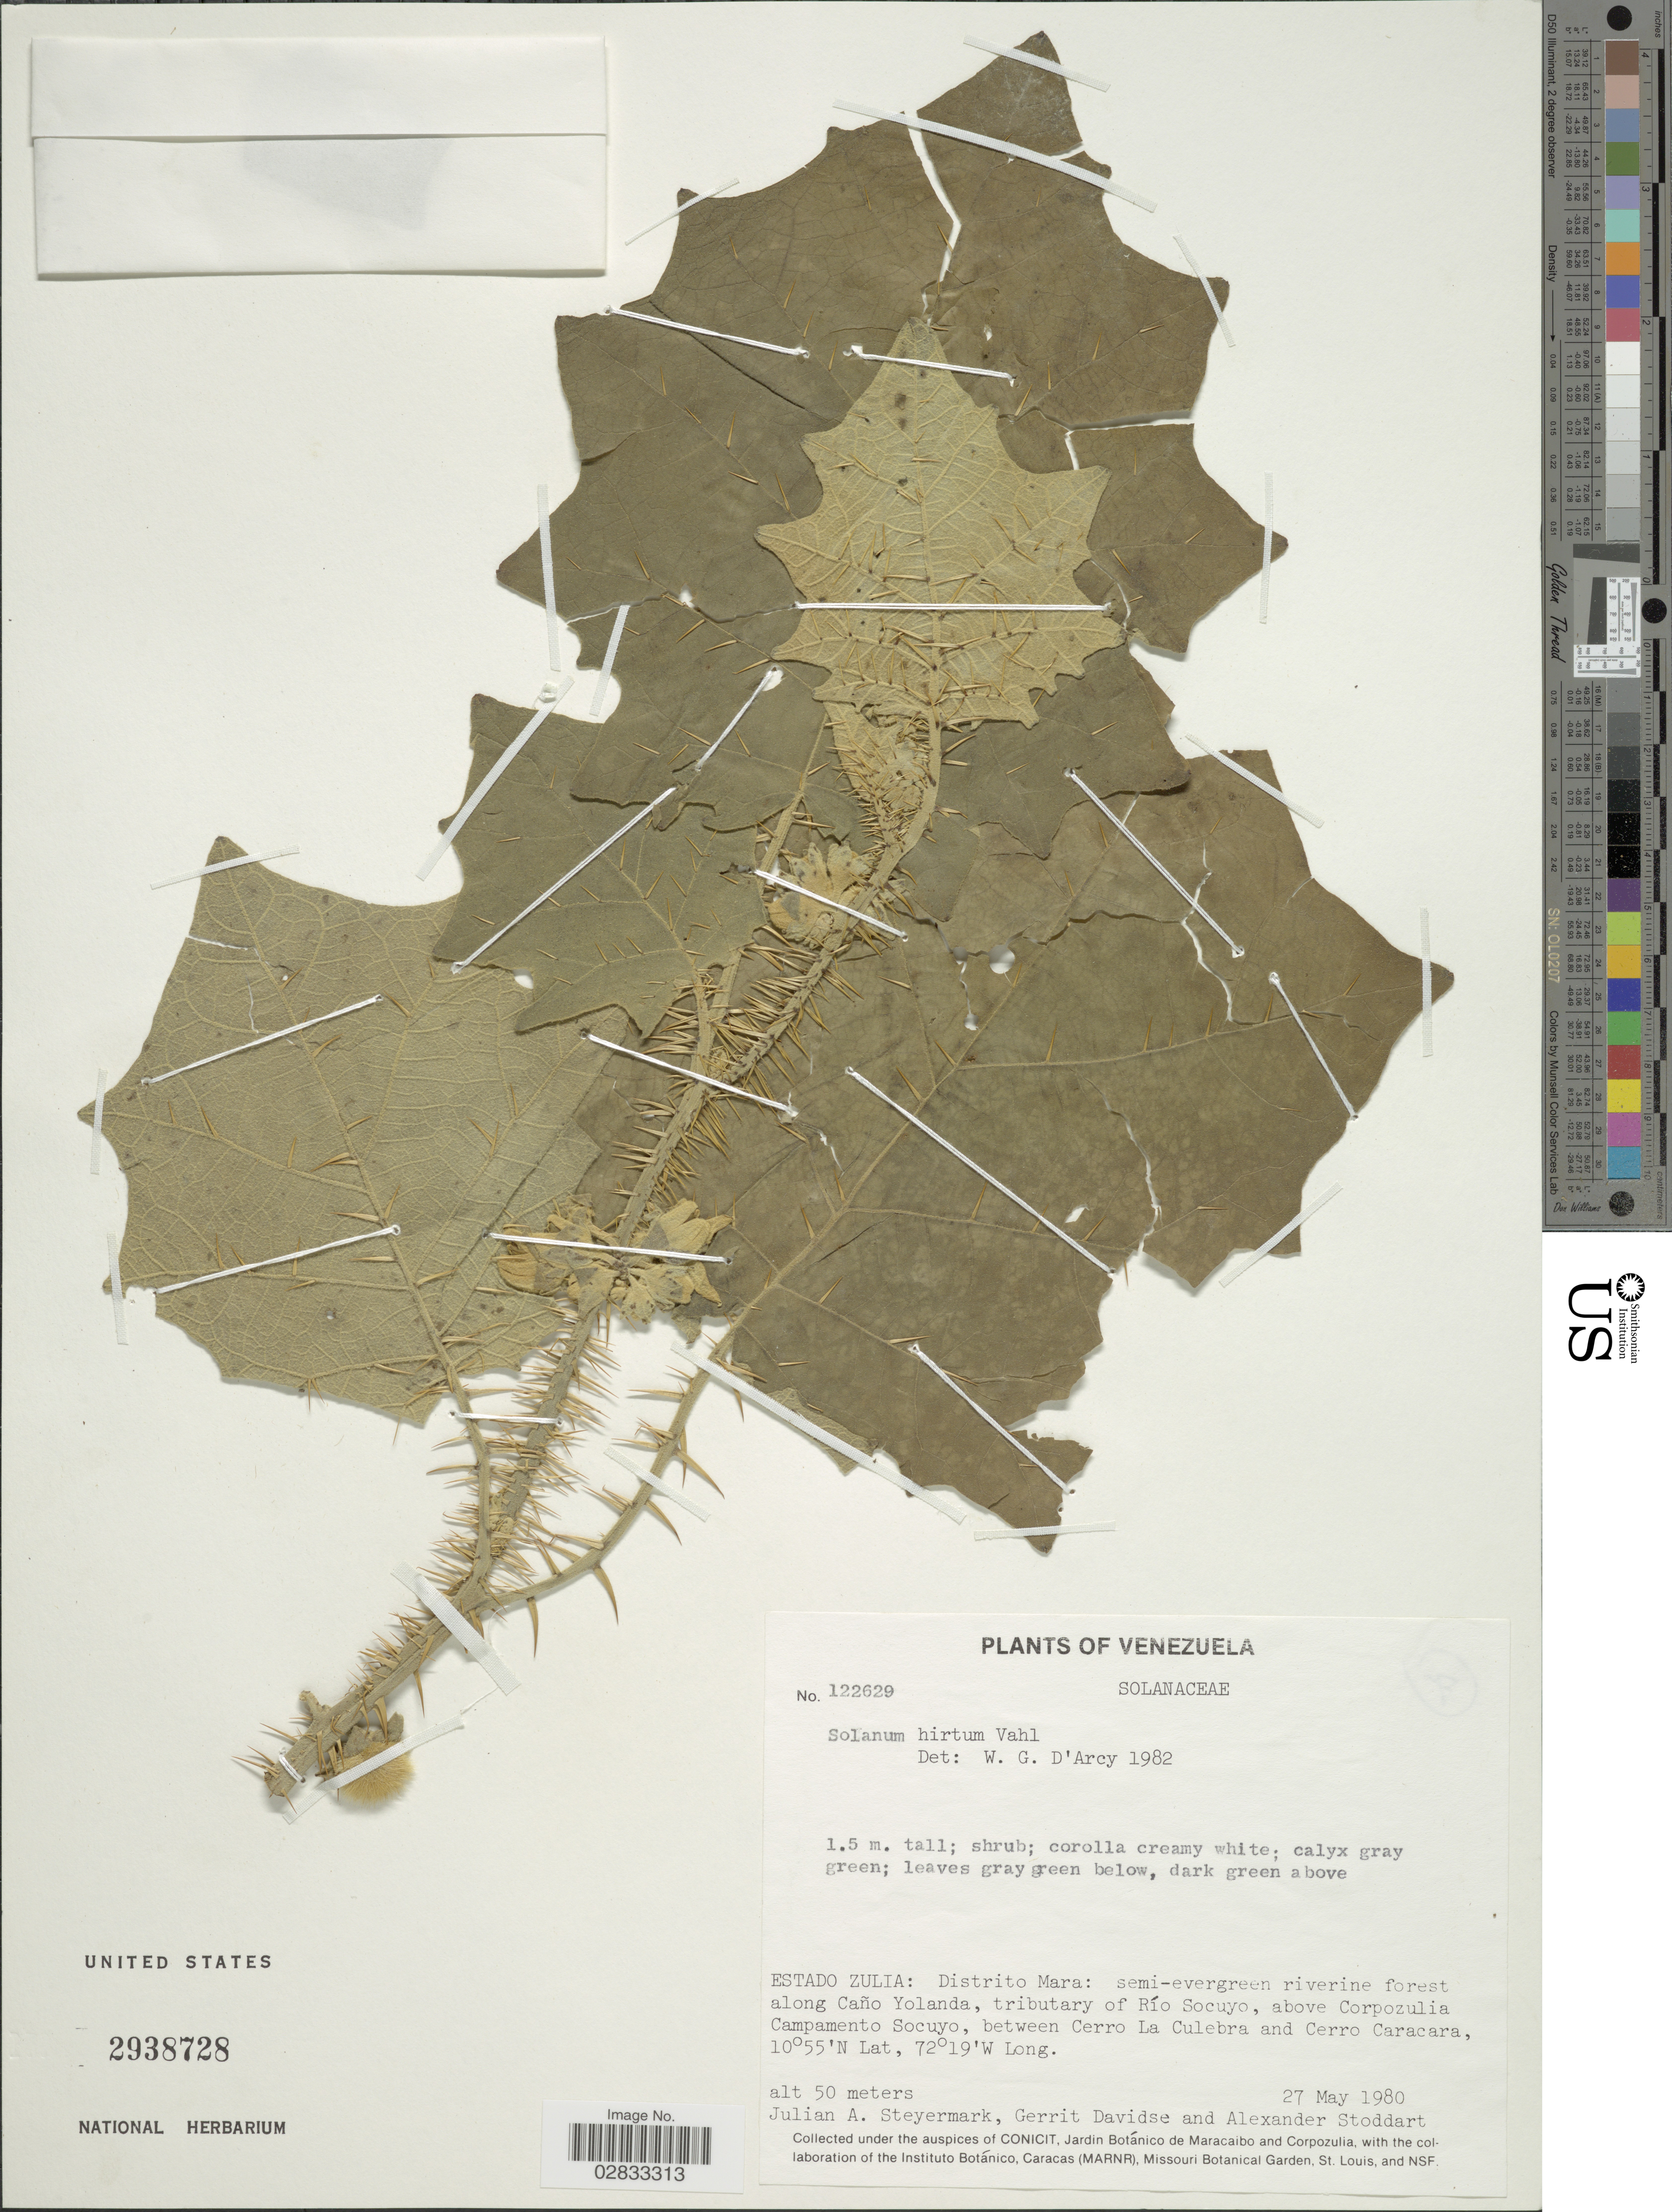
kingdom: Plantae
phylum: Tracheophyta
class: Magnoliopsida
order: Solanales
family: Solanaceae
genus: Solanum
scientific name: Solanum hirtum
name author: Vahl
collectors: J. Steyermark, G. Davidse & A. Stoddart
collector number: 122629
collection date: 1980-05-27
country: Venezuela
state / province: Zulia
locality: Distrito Mara: semi-evergreen riverine forest along Caño Yolanda, tributary of Río Socuyo, above Corpozulia Campamento Socuyo, between Cerro La Culebra and Cerro Caracara.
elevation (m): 50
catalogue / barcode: US 2938728